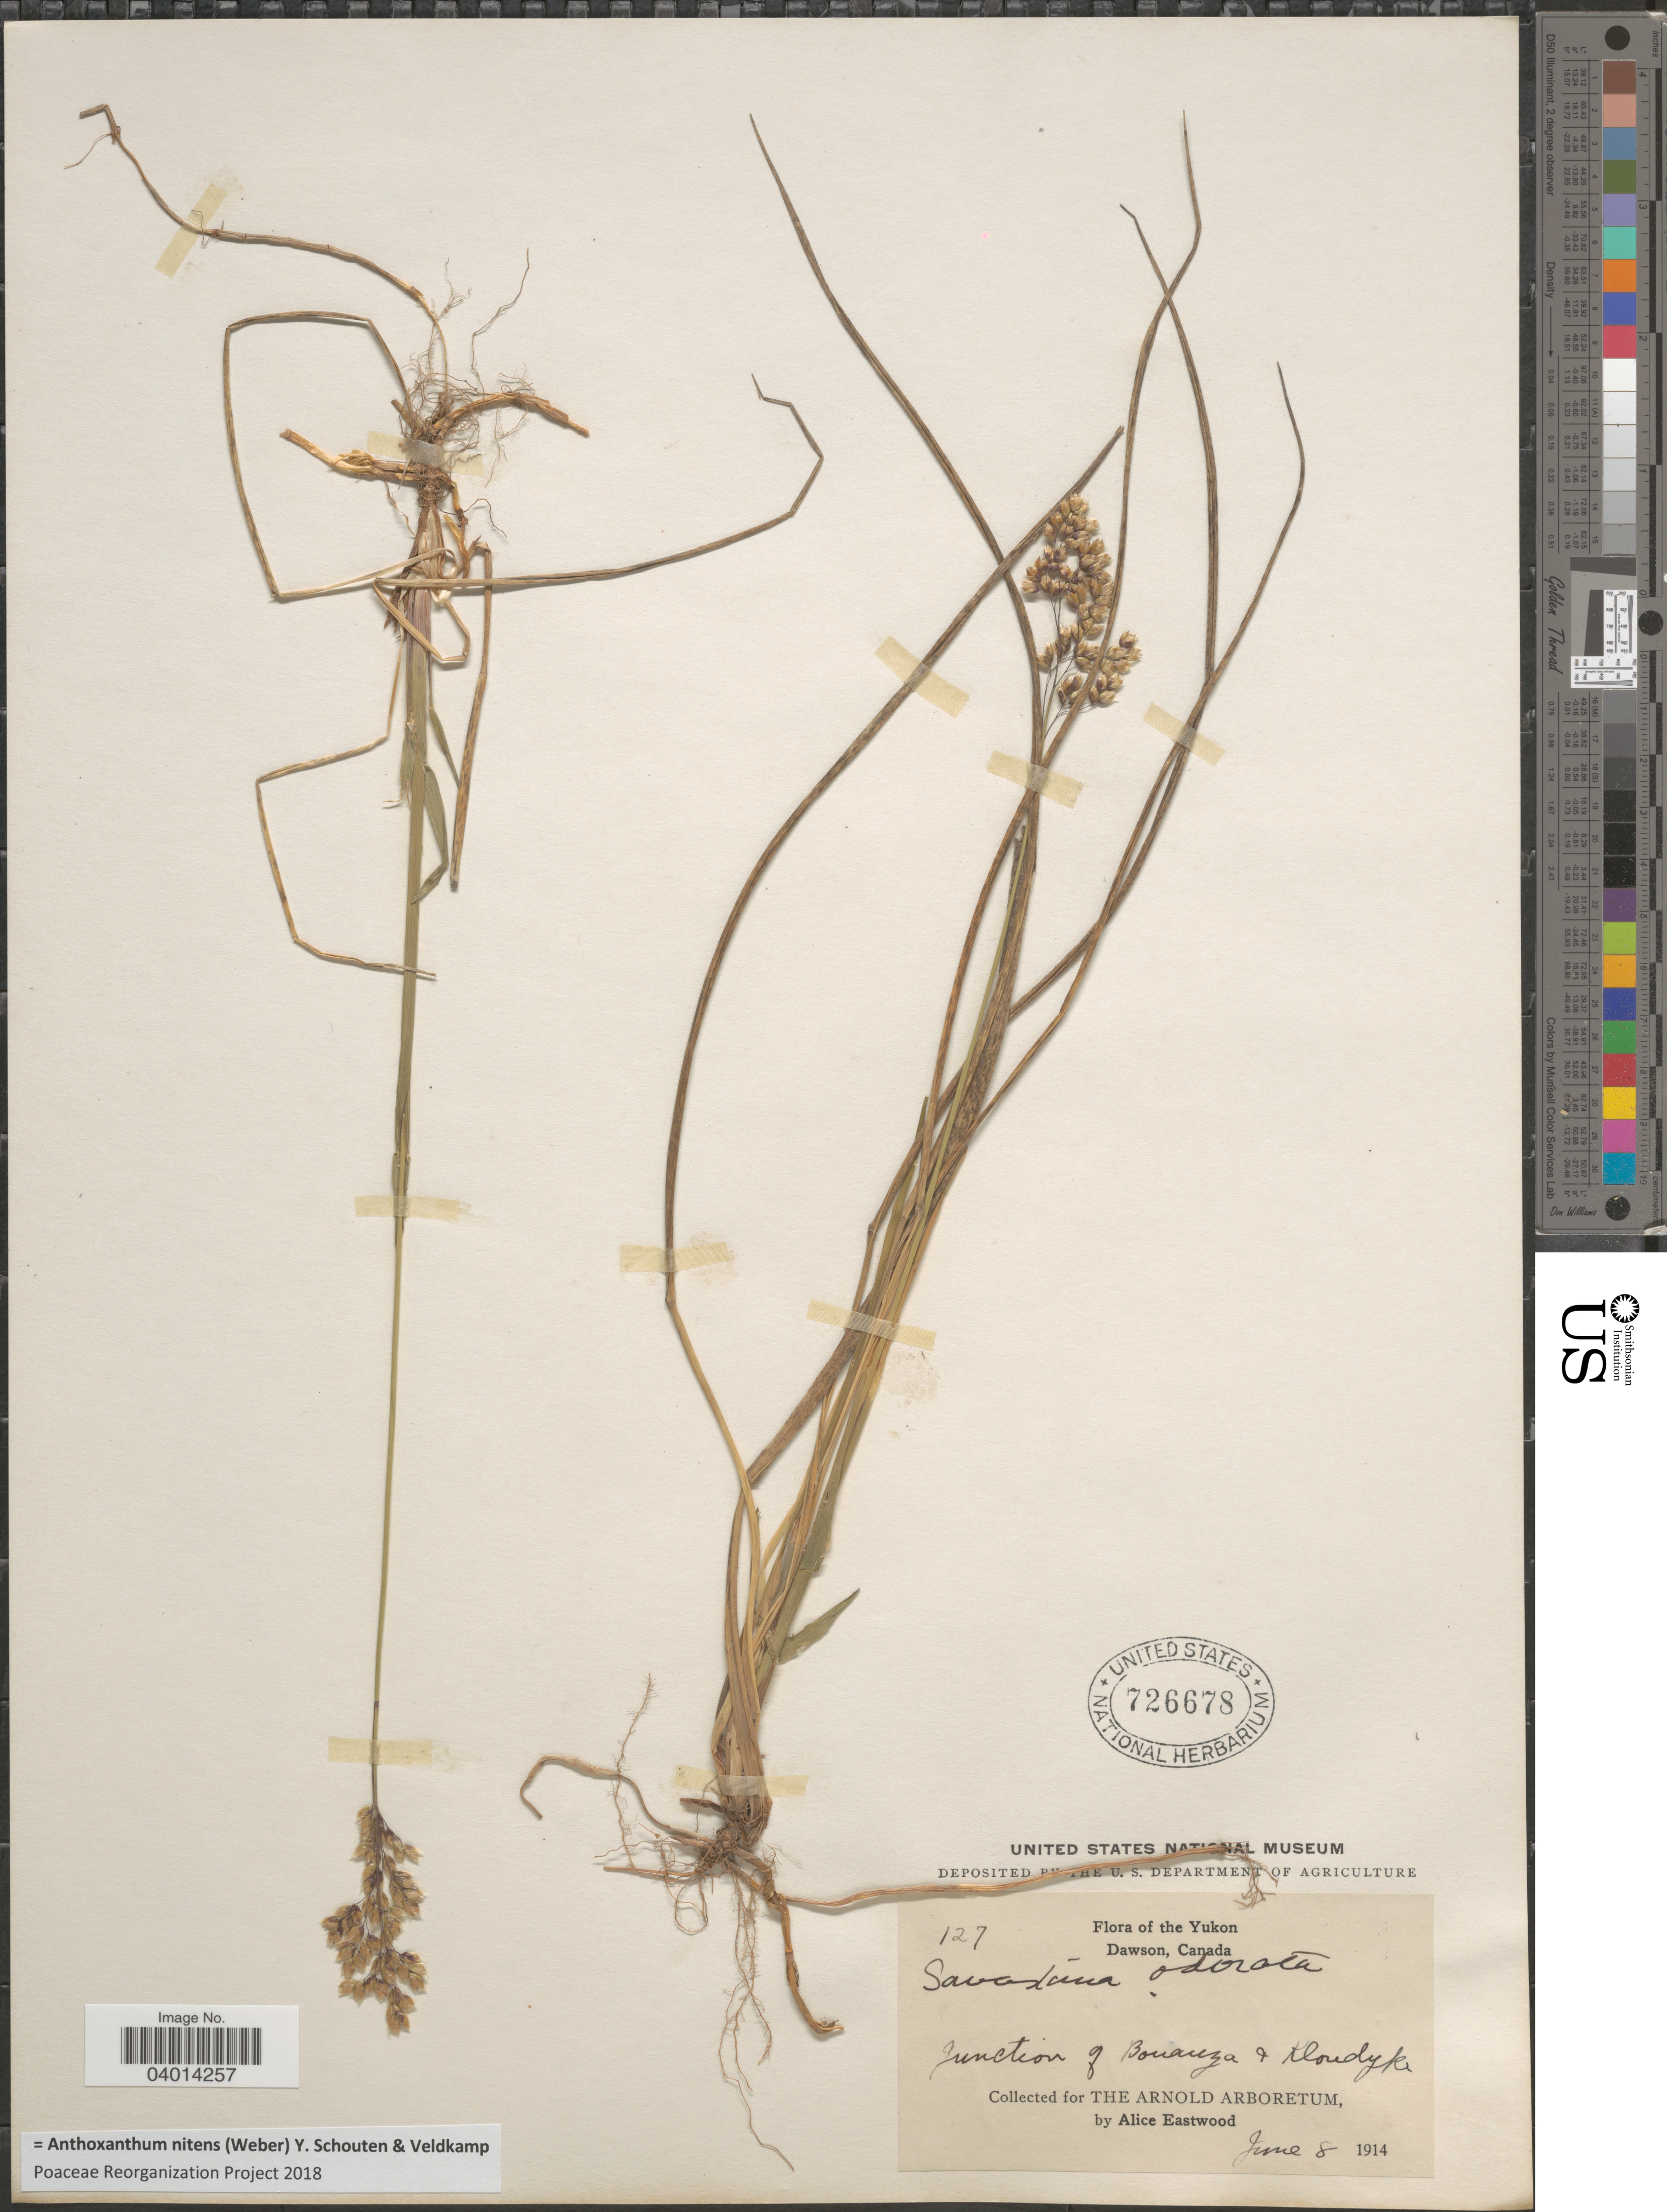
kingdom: Plantae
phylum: Tracheophyta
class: Liliopsida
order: Poales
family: Poaceae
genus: Anthoxanthum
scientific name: Anthoxanthum nitens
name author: (G.H. Weber) R.T.A. Schouten & Veldkamp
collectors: A. Eastwood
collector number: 127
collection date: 1914-06-08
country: Canada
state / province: Yukon Territory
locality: Yukon. Dawson. Junction of Bonanza & Klondyke.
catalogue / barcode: US 726678